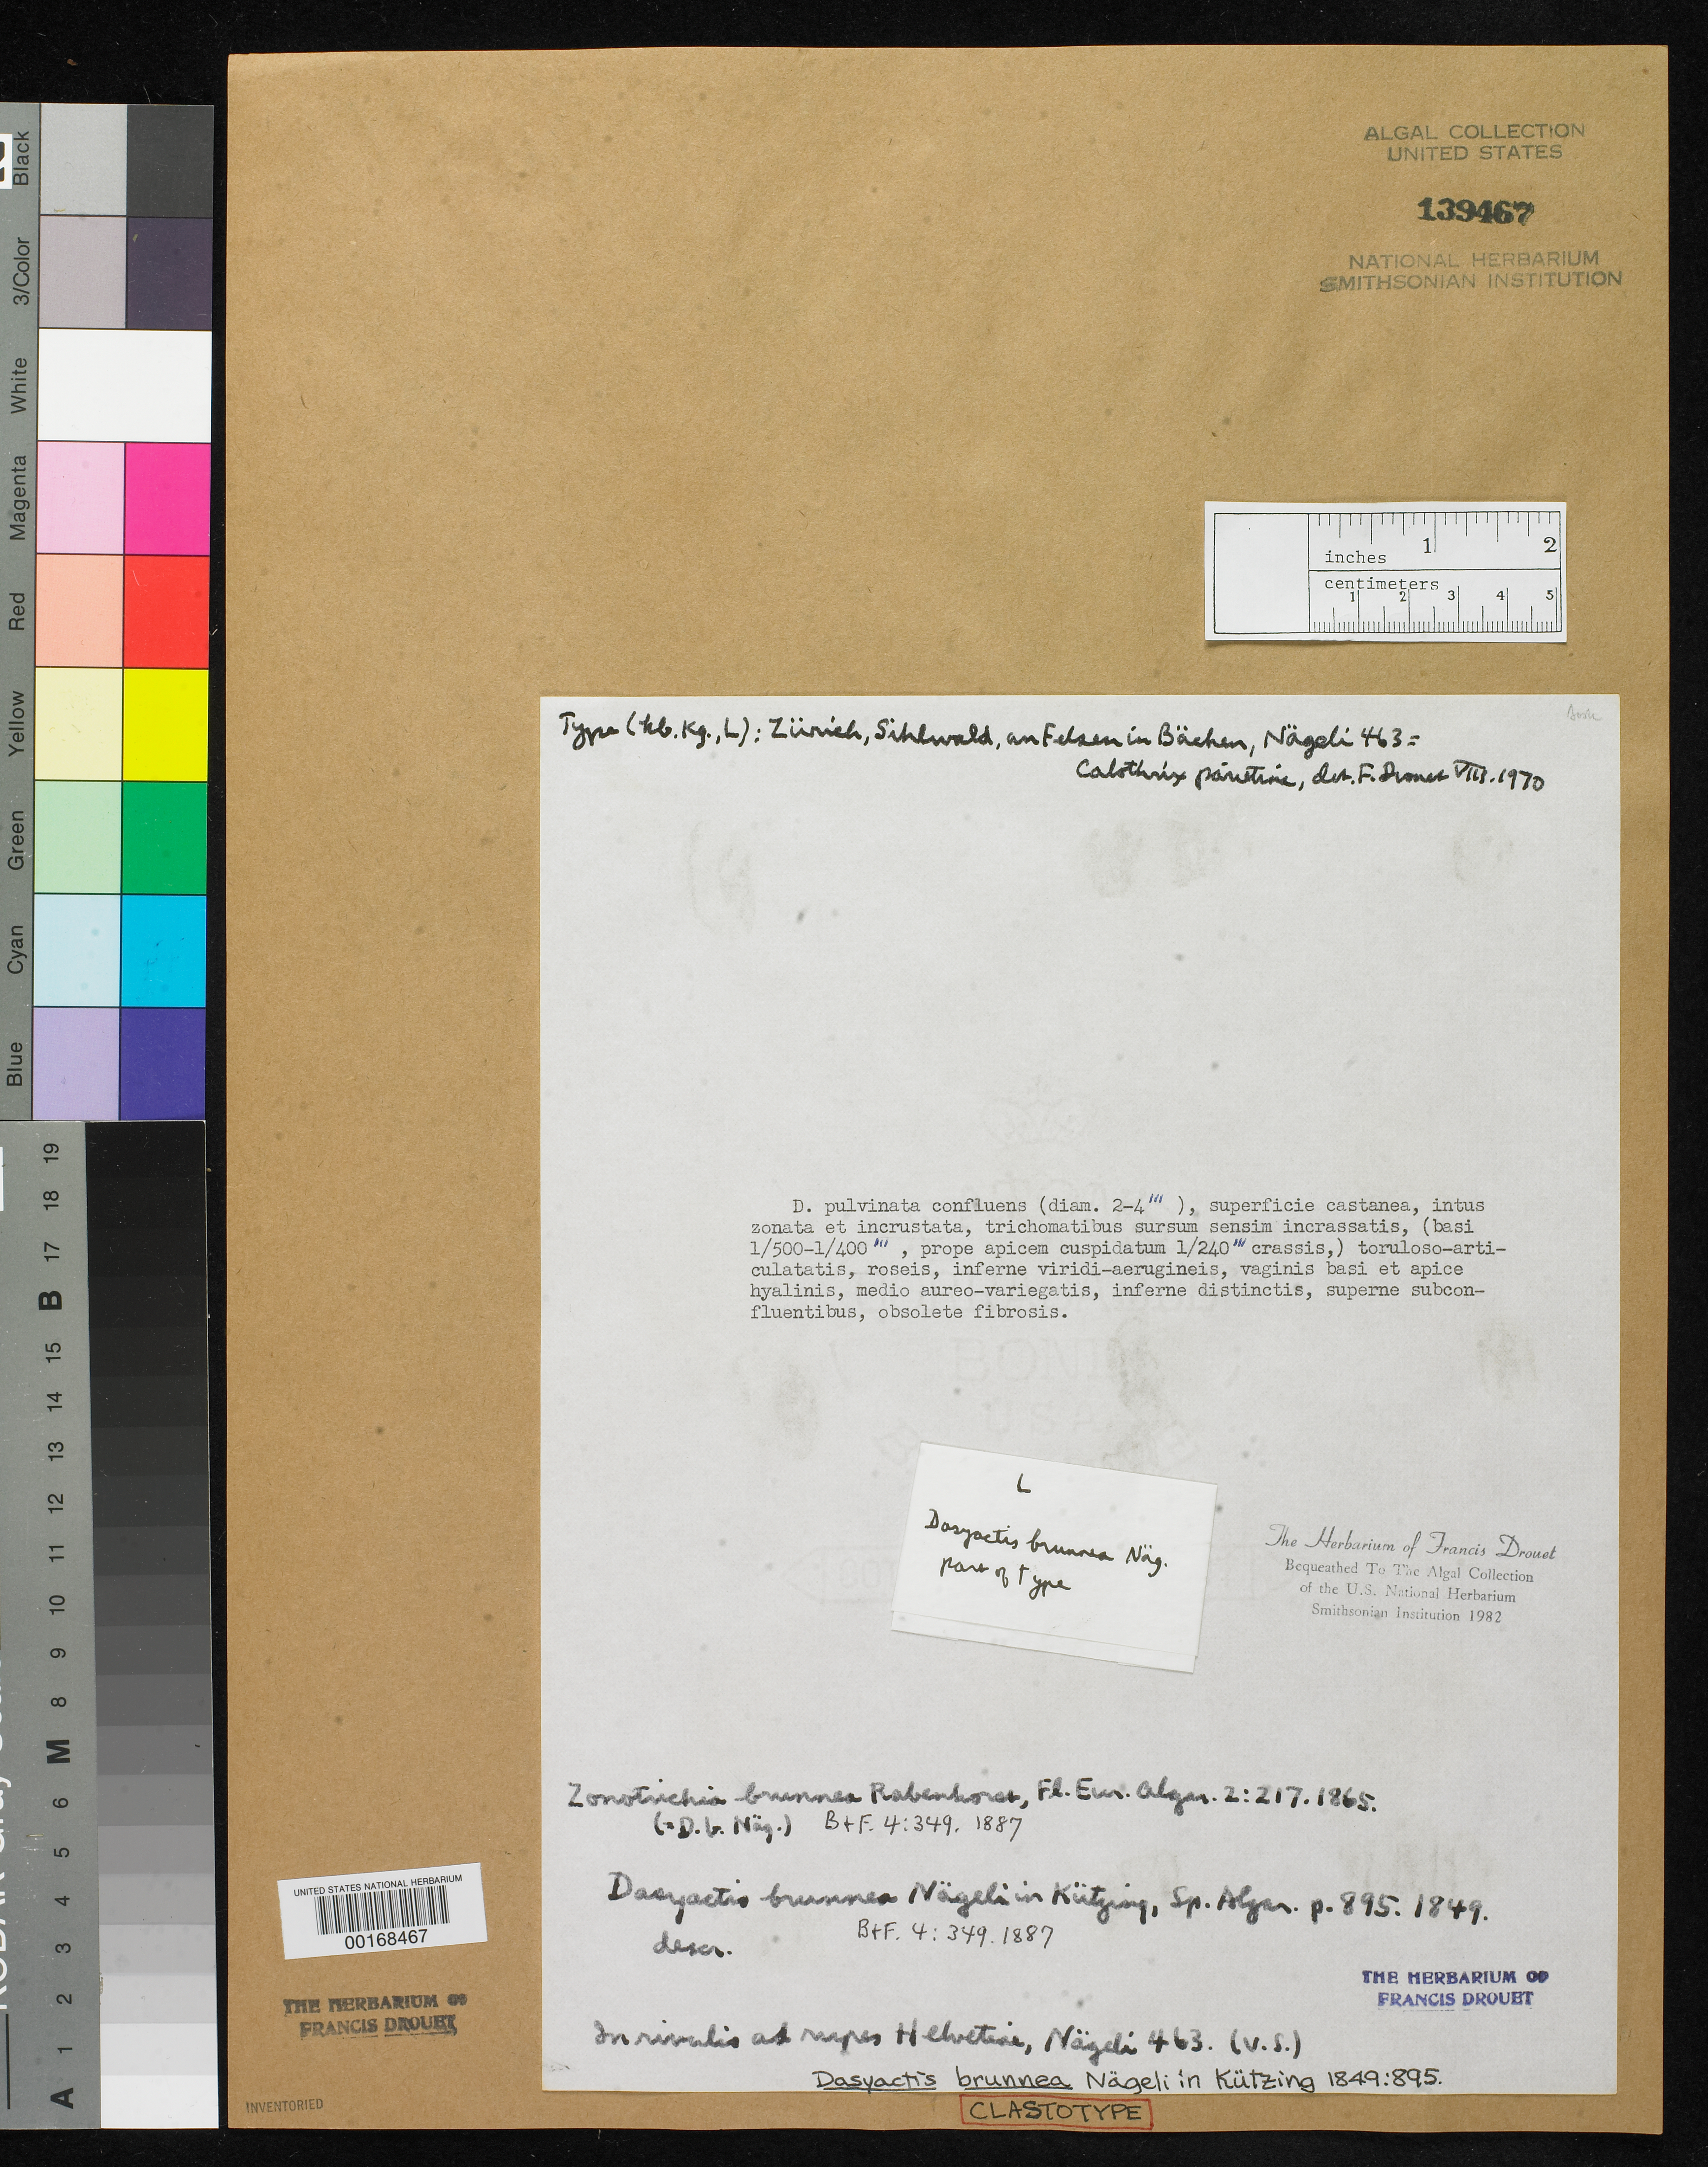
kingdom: Bacteria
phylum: Cyanobacteria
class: Cyanobacteriia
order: Cyanobacteriales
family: Rivulariaceae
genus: Dasyactis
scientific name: Dasyactis brunnea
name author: Näg. ex Kütz.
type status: Holotype Fragment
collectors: C. Nägeli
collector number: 463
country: Switzerland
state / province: Zürich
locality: Zurich, Sihlwald.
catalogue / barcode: US 139467